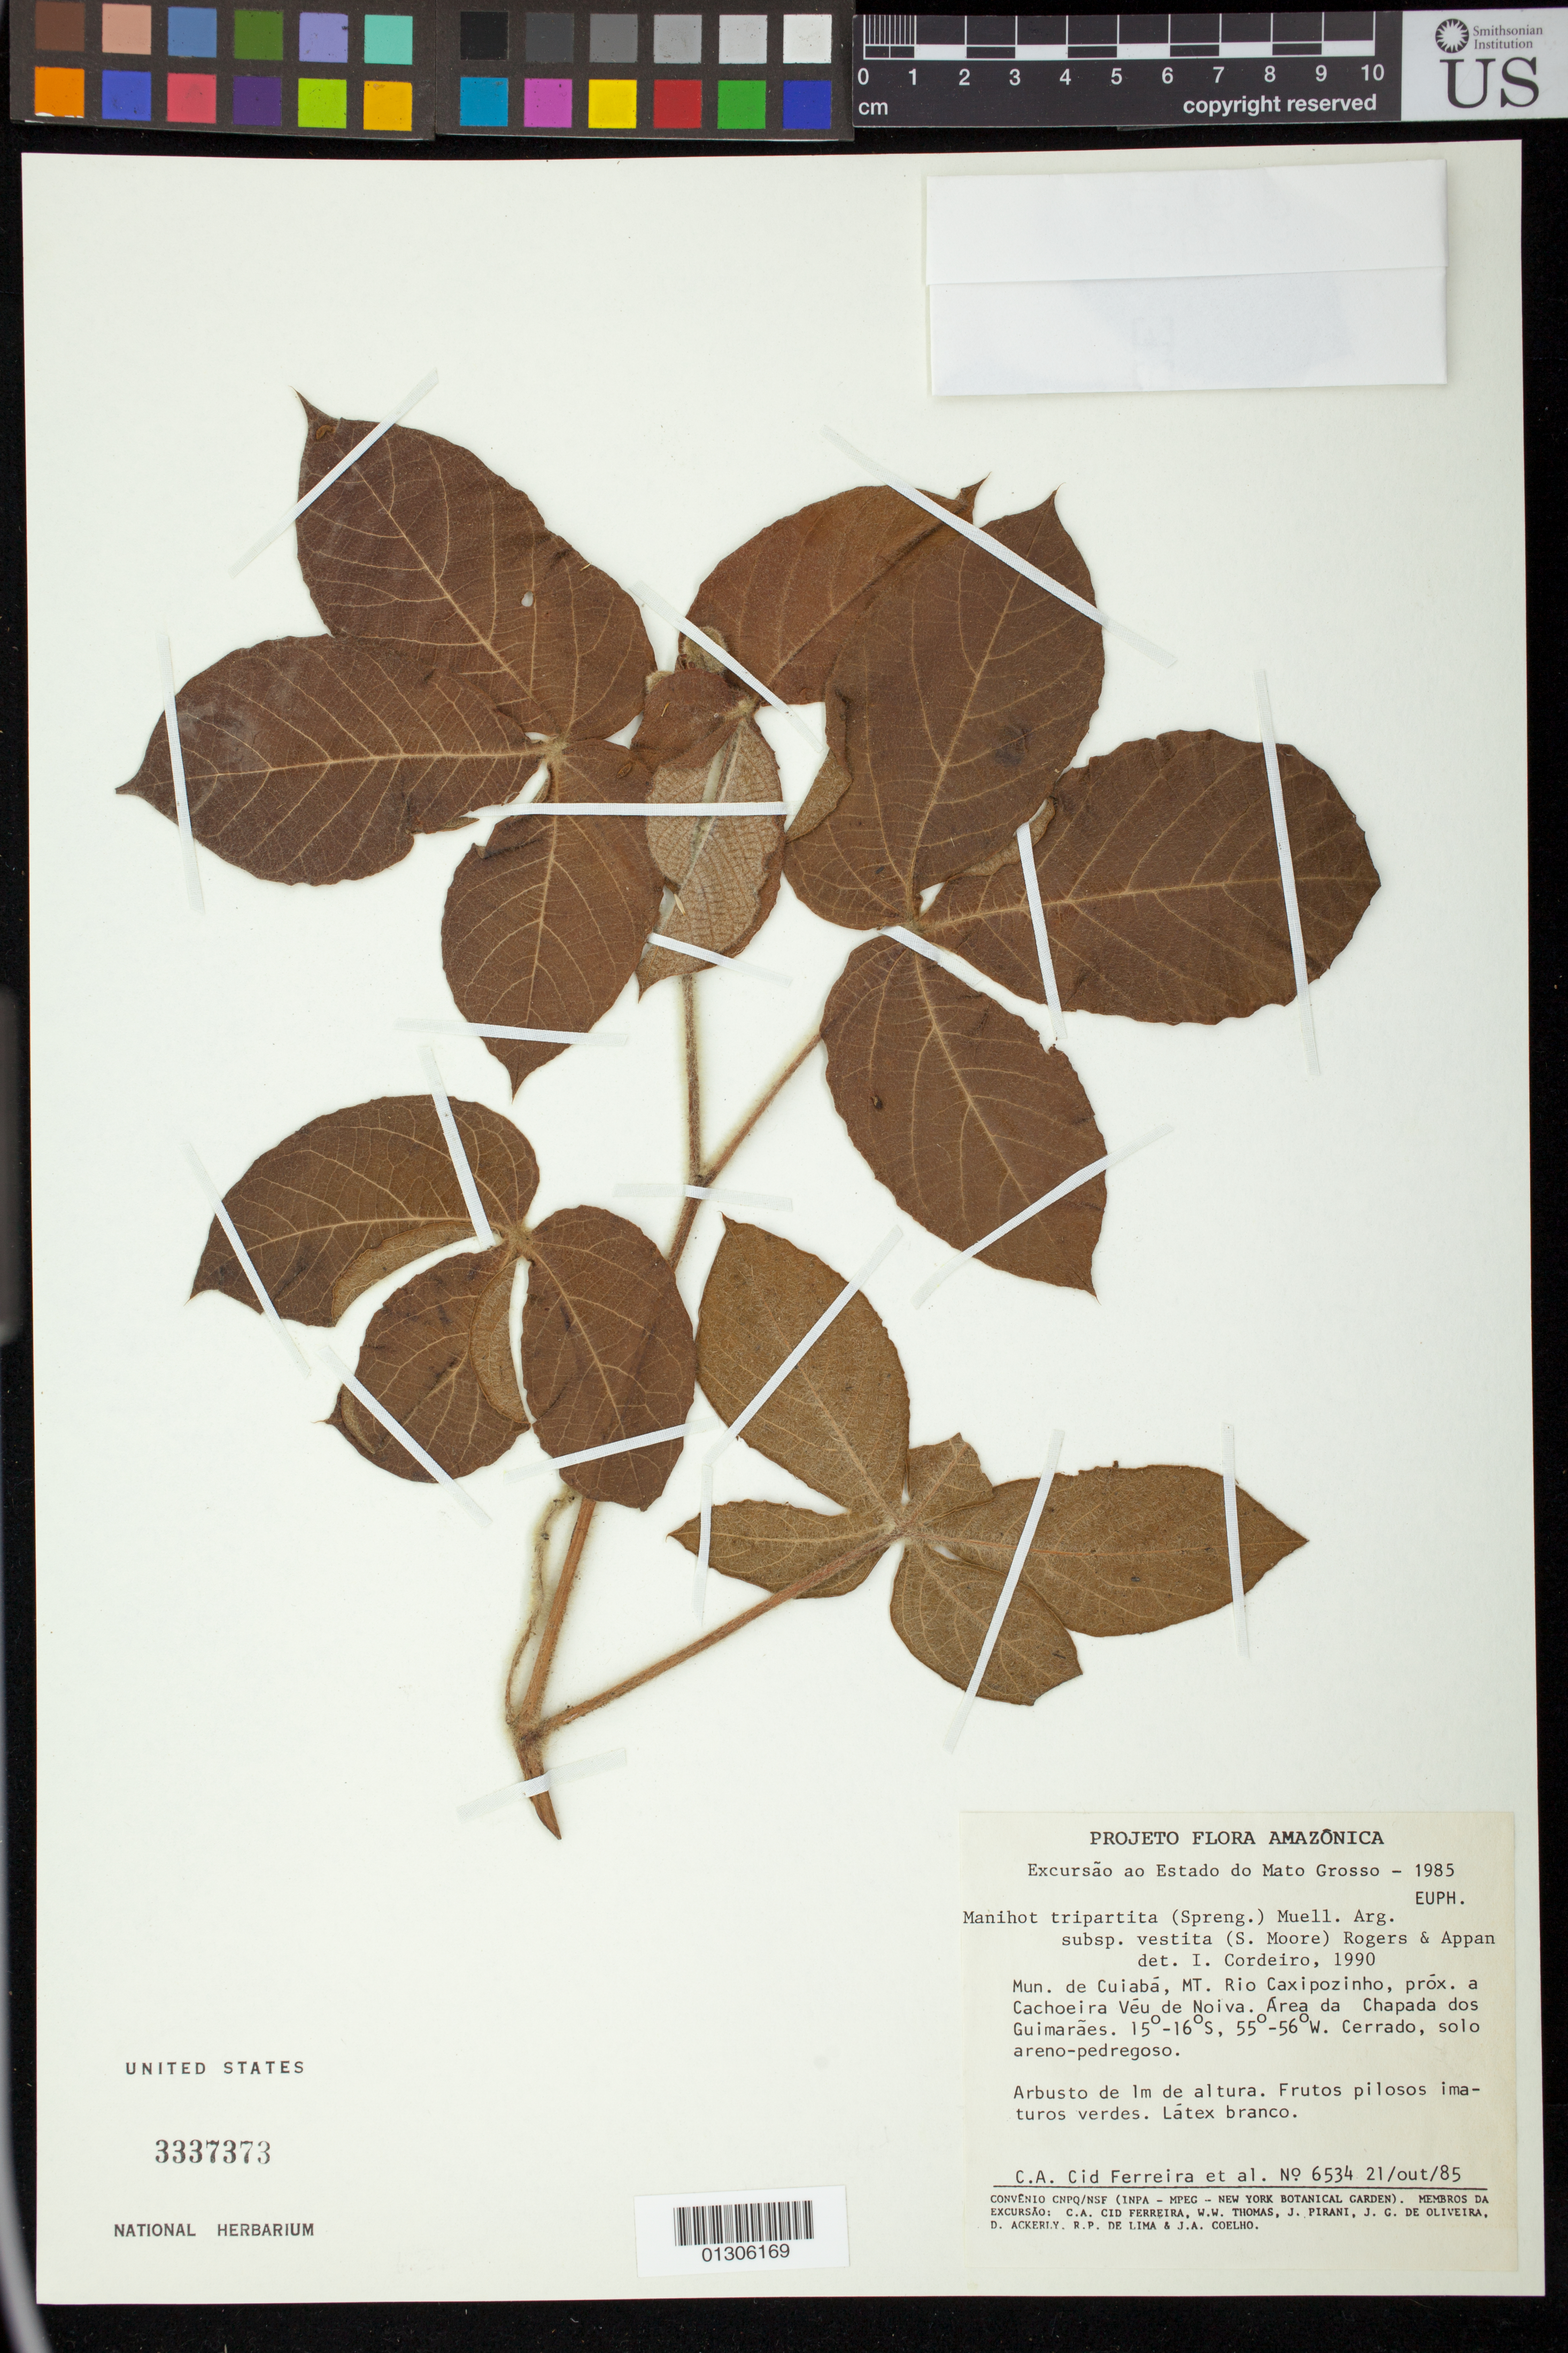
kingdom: Plantae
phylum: Tracheophyta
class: Magnoliopsida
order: Malpighiales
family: Euphorbiaceae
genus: Manihot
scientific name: Manihot tripartita subsp. xavantinensis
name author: (D.J. Rogers & Appan) Allen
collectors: C. A. Cid Ferreira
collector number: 6534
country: Brazil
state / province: Mato Grosso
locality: Mun. de Cuiaba, MT. Rio Caxipozinho, prox. a Cachoeira Veu de Noiva. Area da Chapada dos Guimaraes.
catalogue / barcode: US 3337373